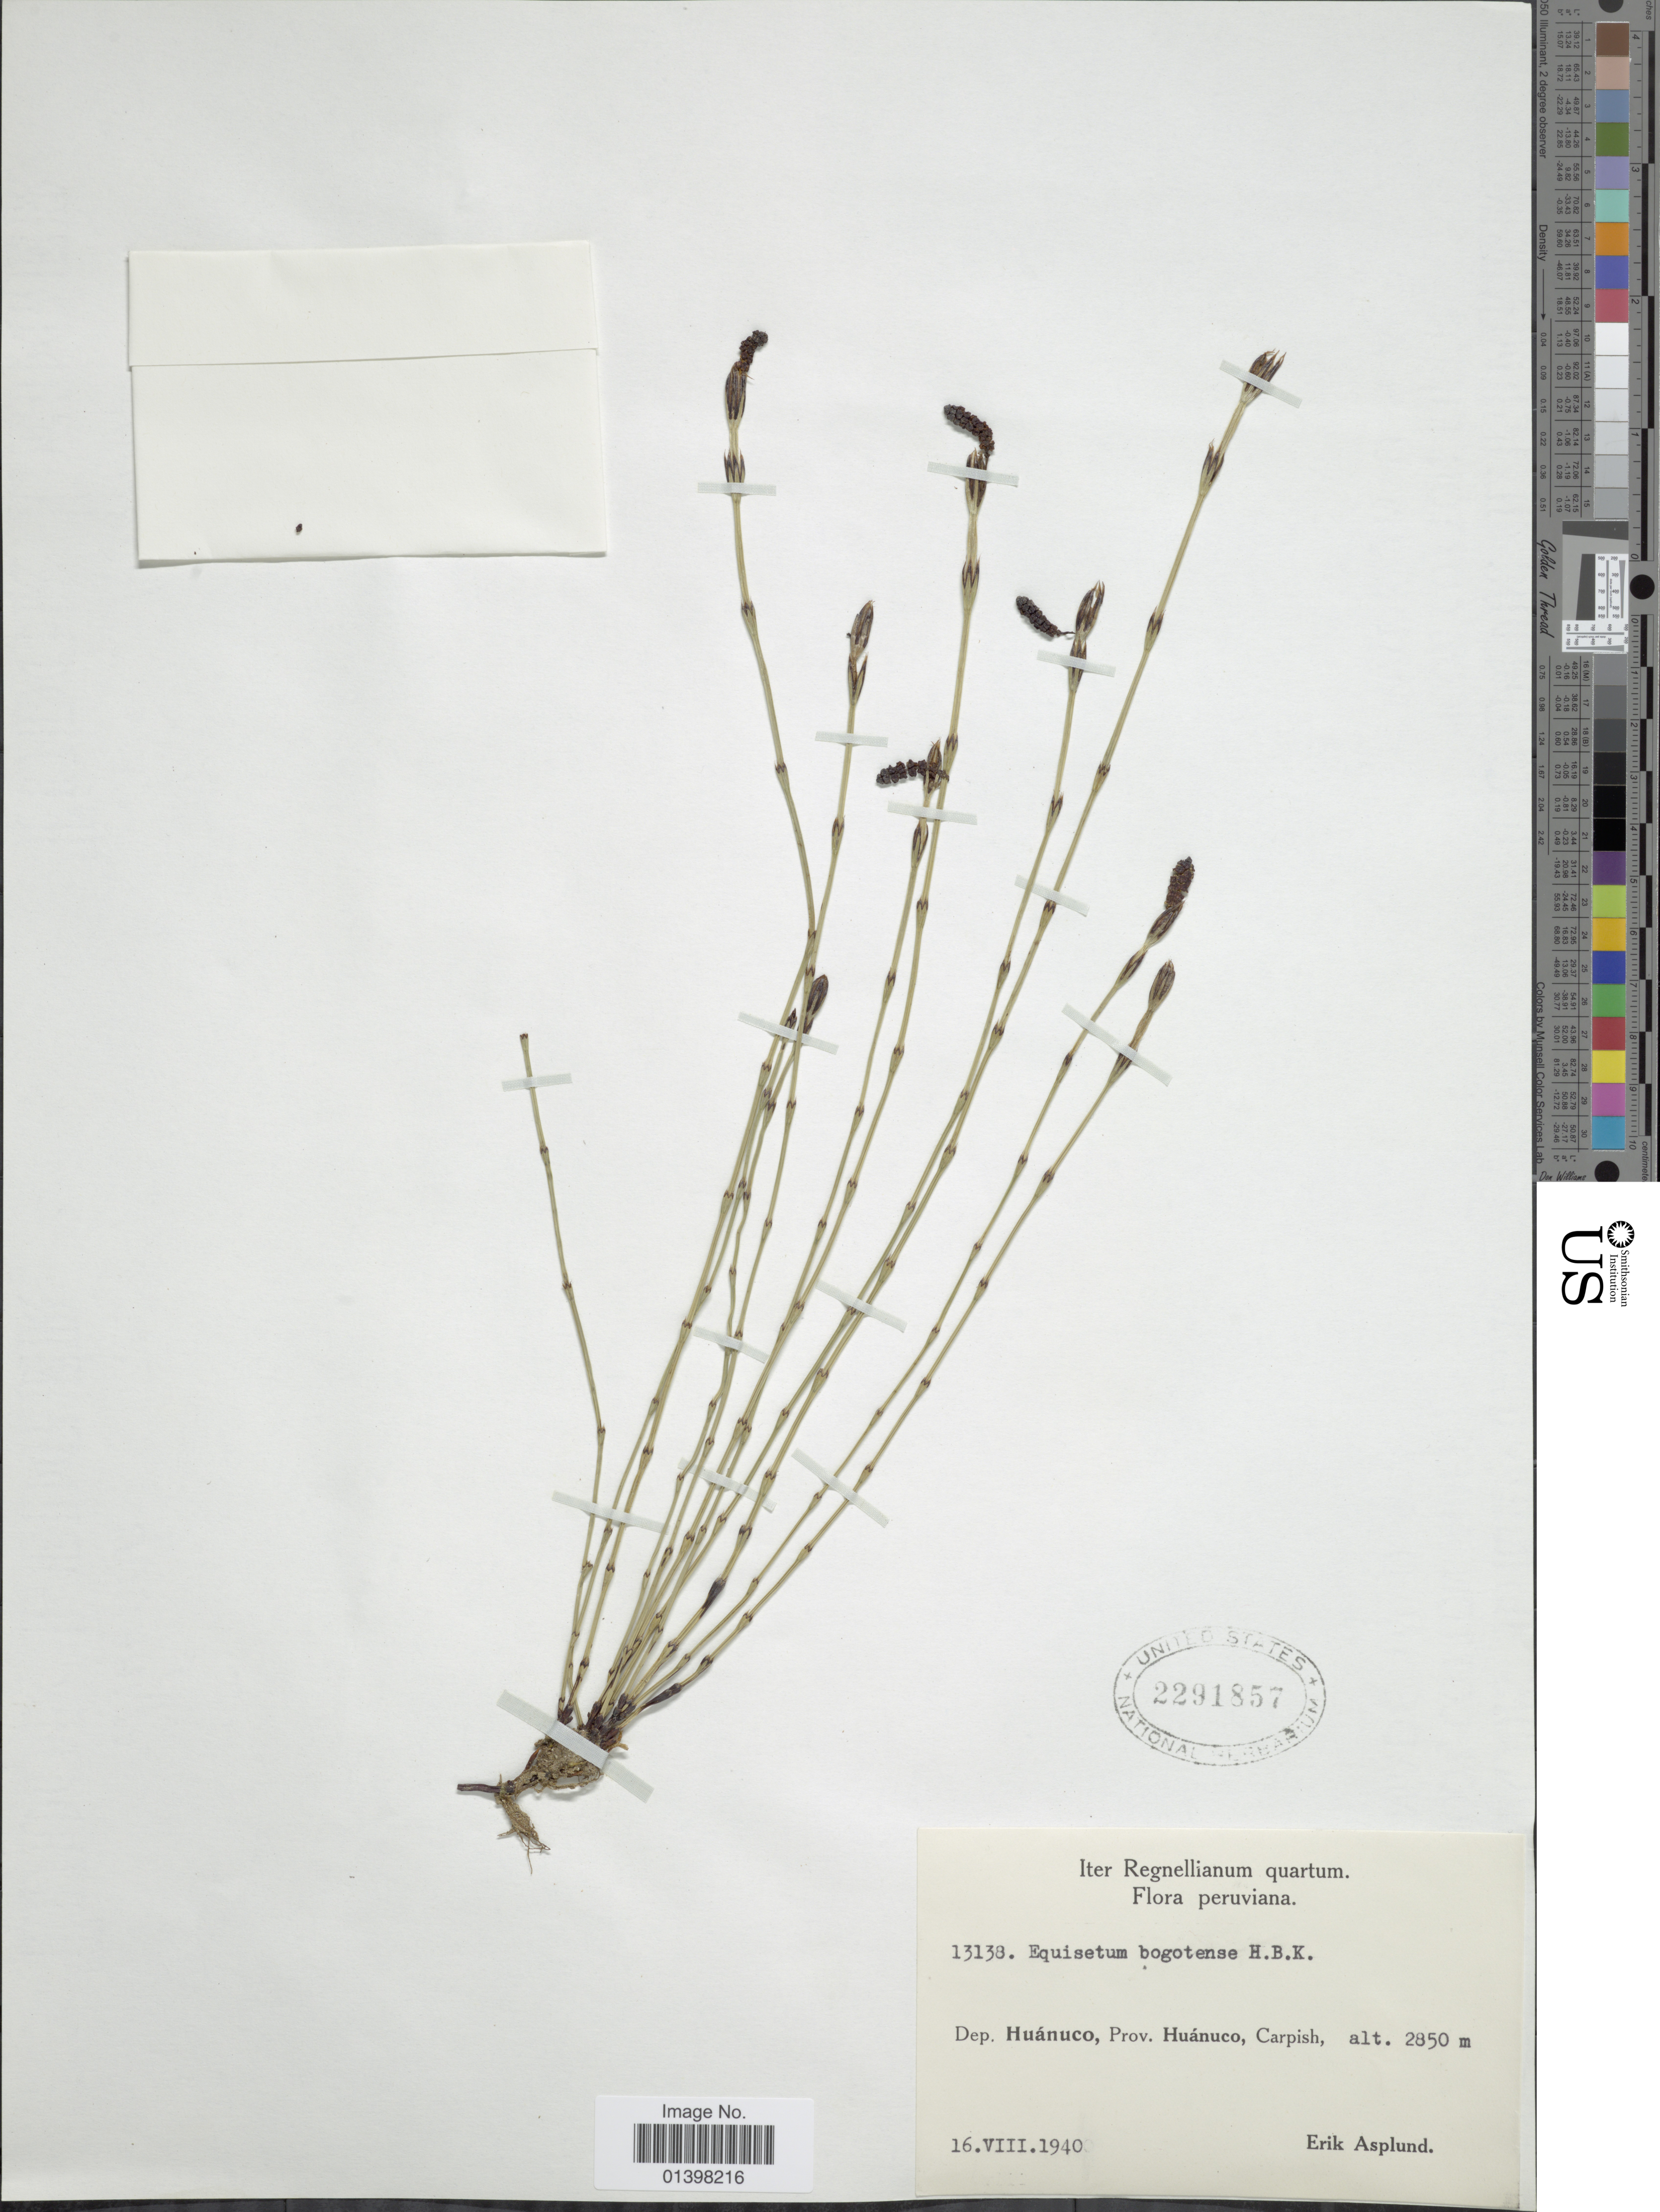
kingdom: Plantae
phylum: Tracheophyta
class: Polypodiopsida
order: Equisetales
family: Equisetaceae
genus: Equisetum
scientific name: Equisetum bogotense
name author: Kunth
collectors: E. Asplund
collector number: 13138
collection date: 1940-08-16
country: Peru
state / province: Huánuco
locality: Dep. Huánuco, Carpish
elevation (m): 2850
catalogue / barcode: US 2291857